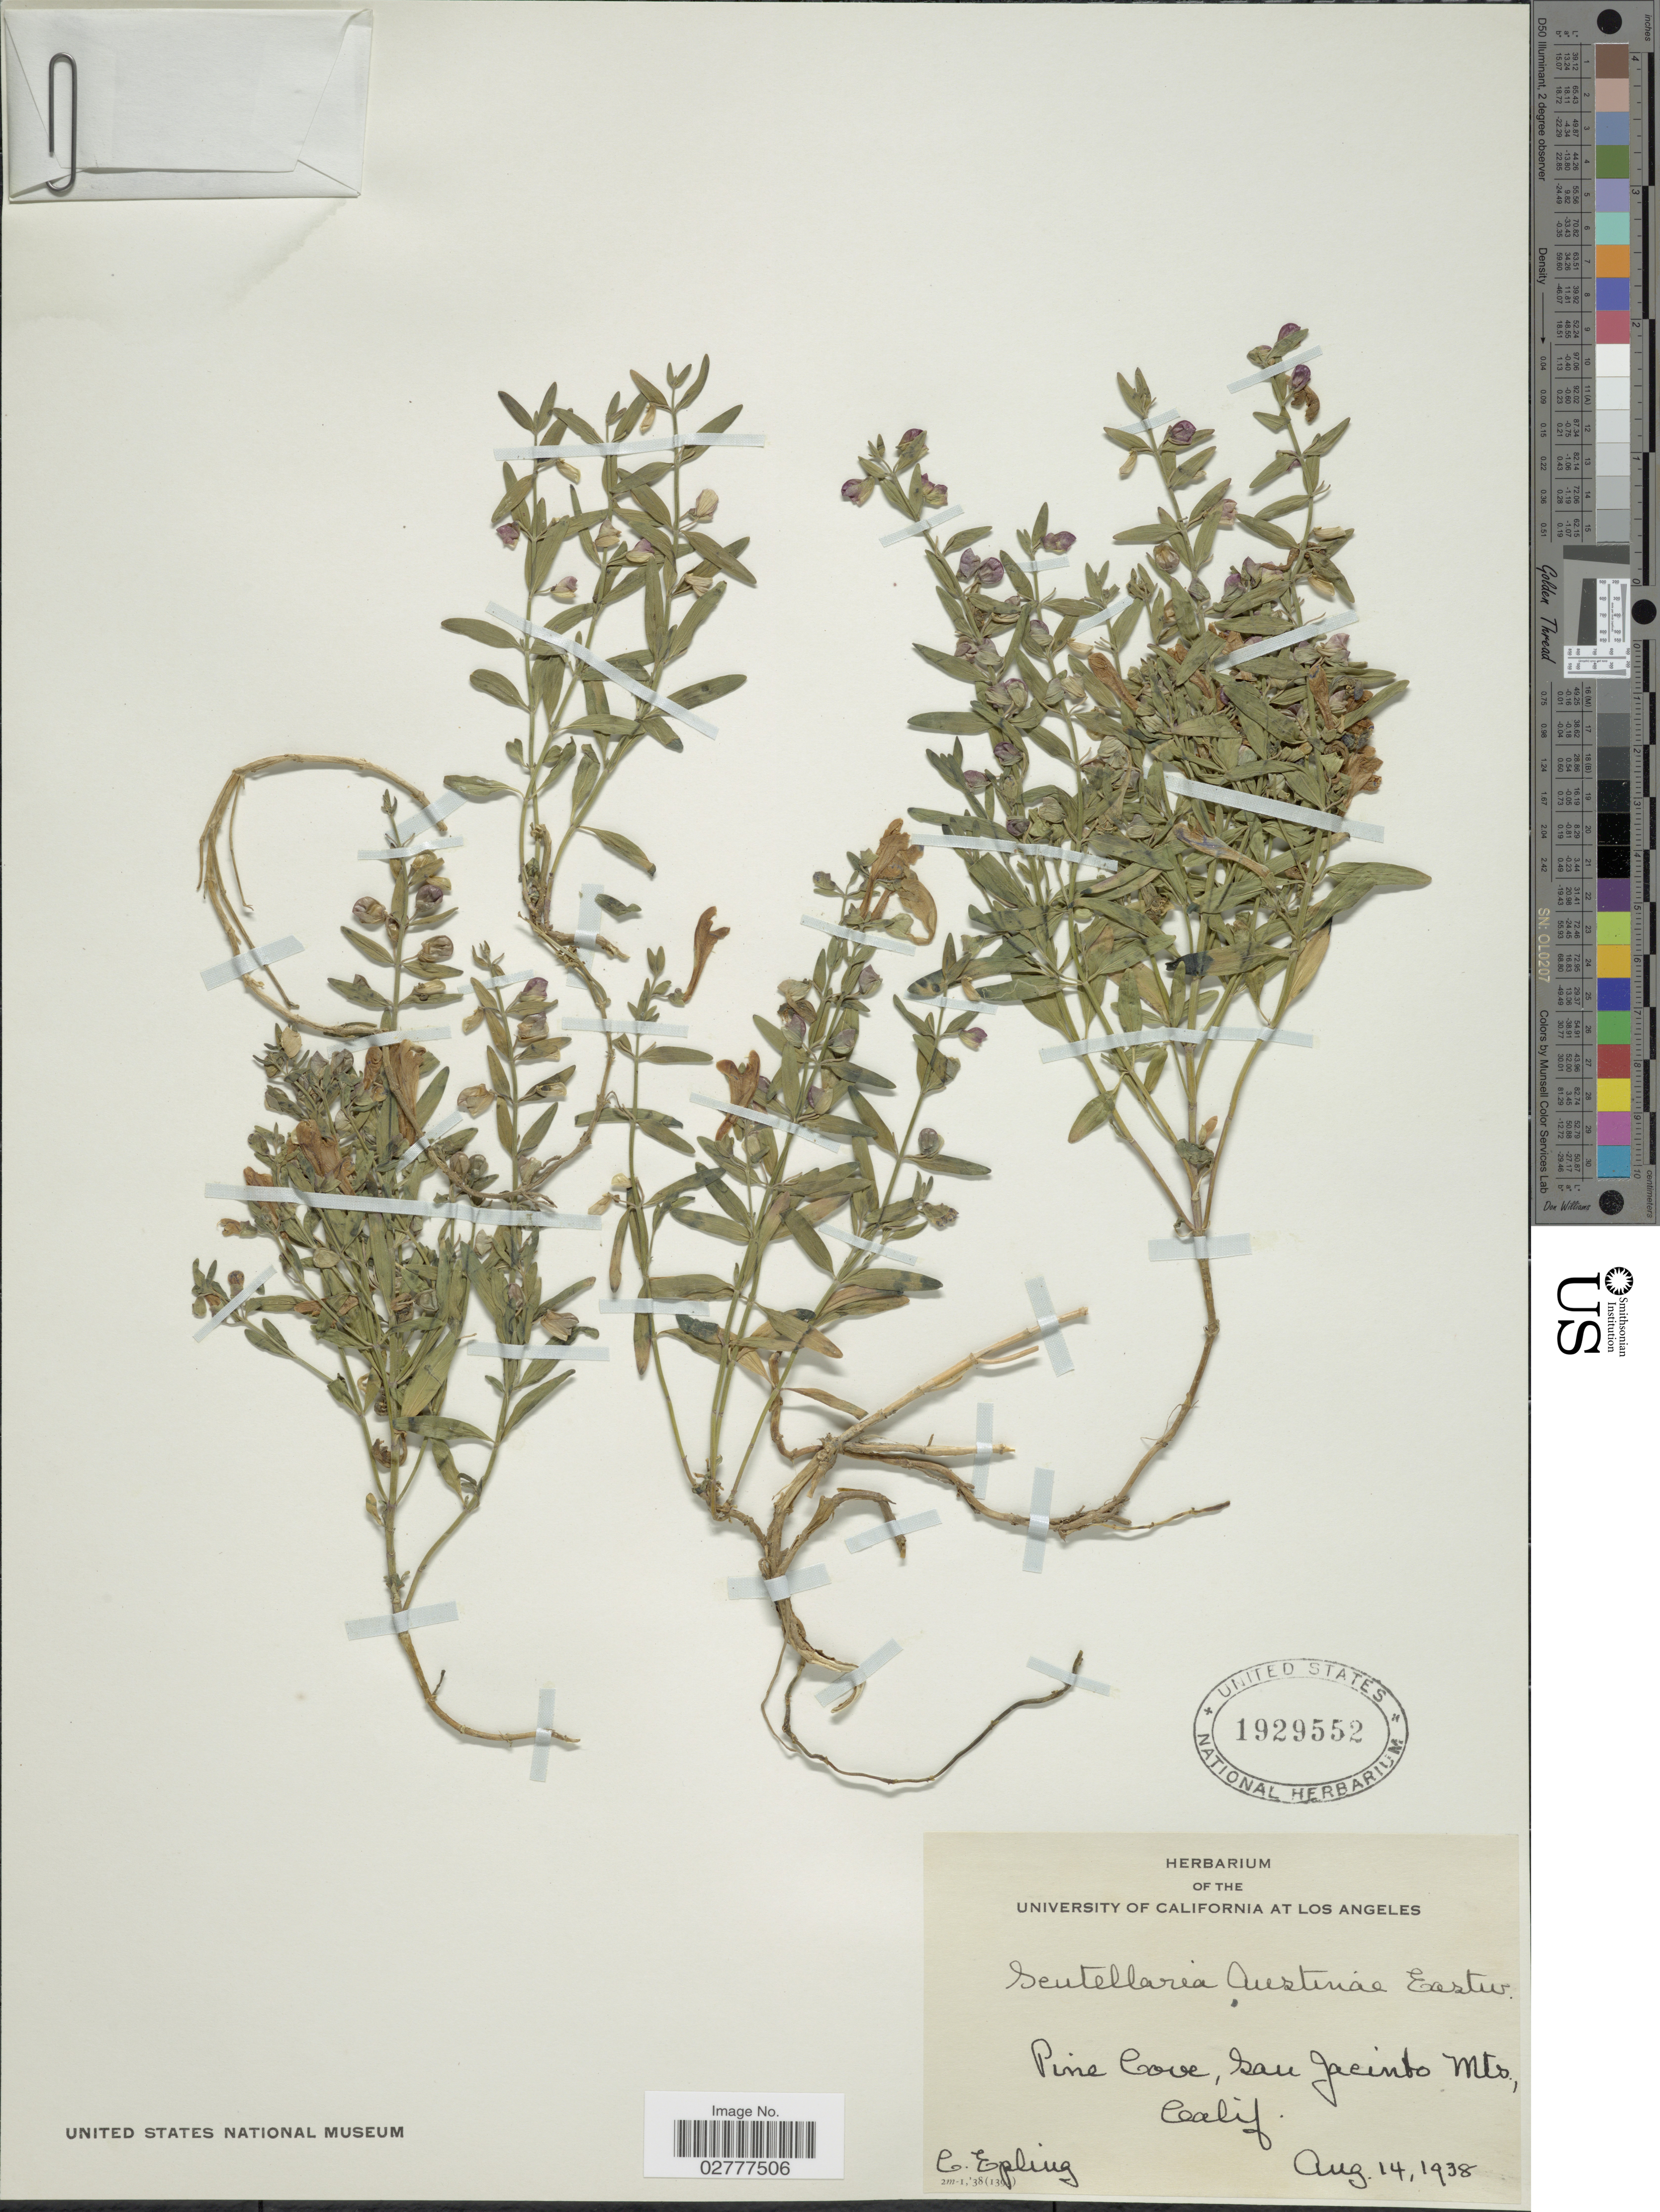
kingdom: Plantae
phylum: Tracheophyta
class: Magnoliopsida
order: Lamiales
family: Lamiaceae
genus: Scutellaria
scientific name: Scutellaria austinae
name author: Eastw.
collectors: C. C. Epling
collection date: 1938-08-14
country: United States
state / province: California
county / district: Riverside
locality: Pine Cove, San Jacinto Mts.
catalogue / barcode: US 1929552